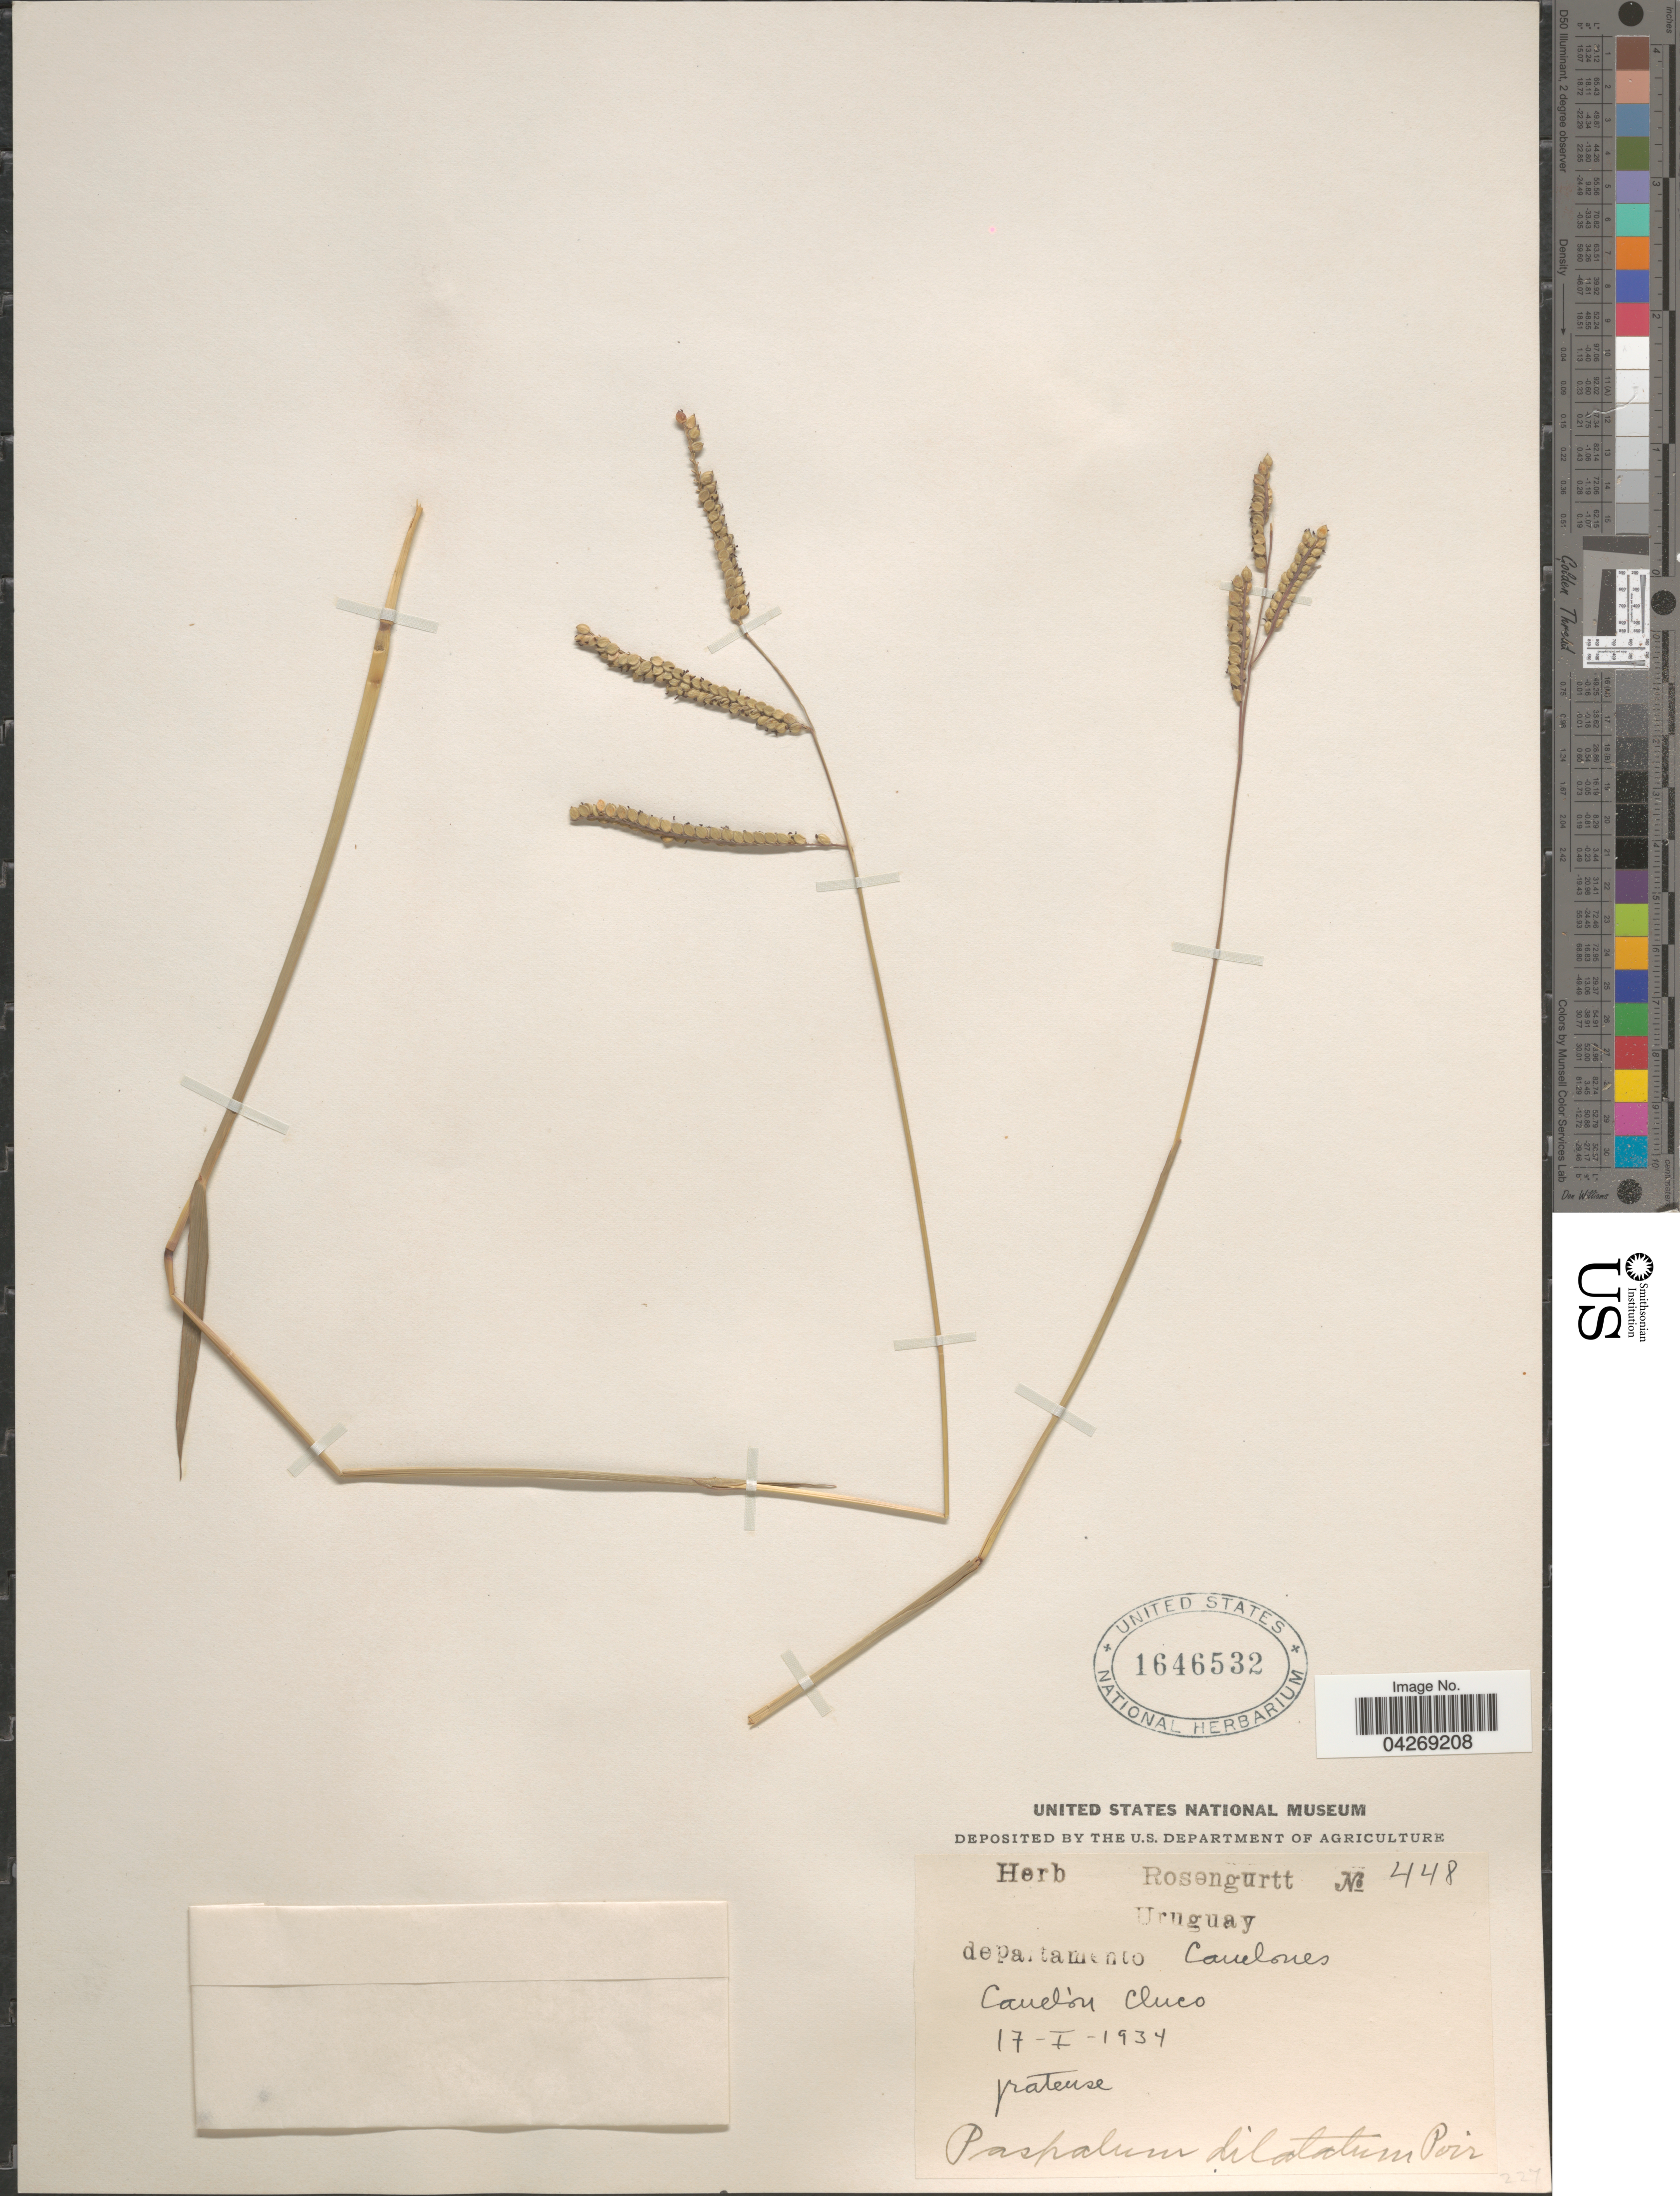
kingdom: Plantae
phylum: Tracheophyta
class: Liliopsida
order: Poales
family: Poaceae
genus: Paspalum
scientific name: Paspalum dilatatum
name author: Poir.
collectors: ex herb. Rosengurtt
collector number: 448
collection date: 1934-01-17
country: Uruguay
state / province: Canelones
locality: Departamento Canelones. Canelòn Chico.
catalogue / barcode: US 1646532